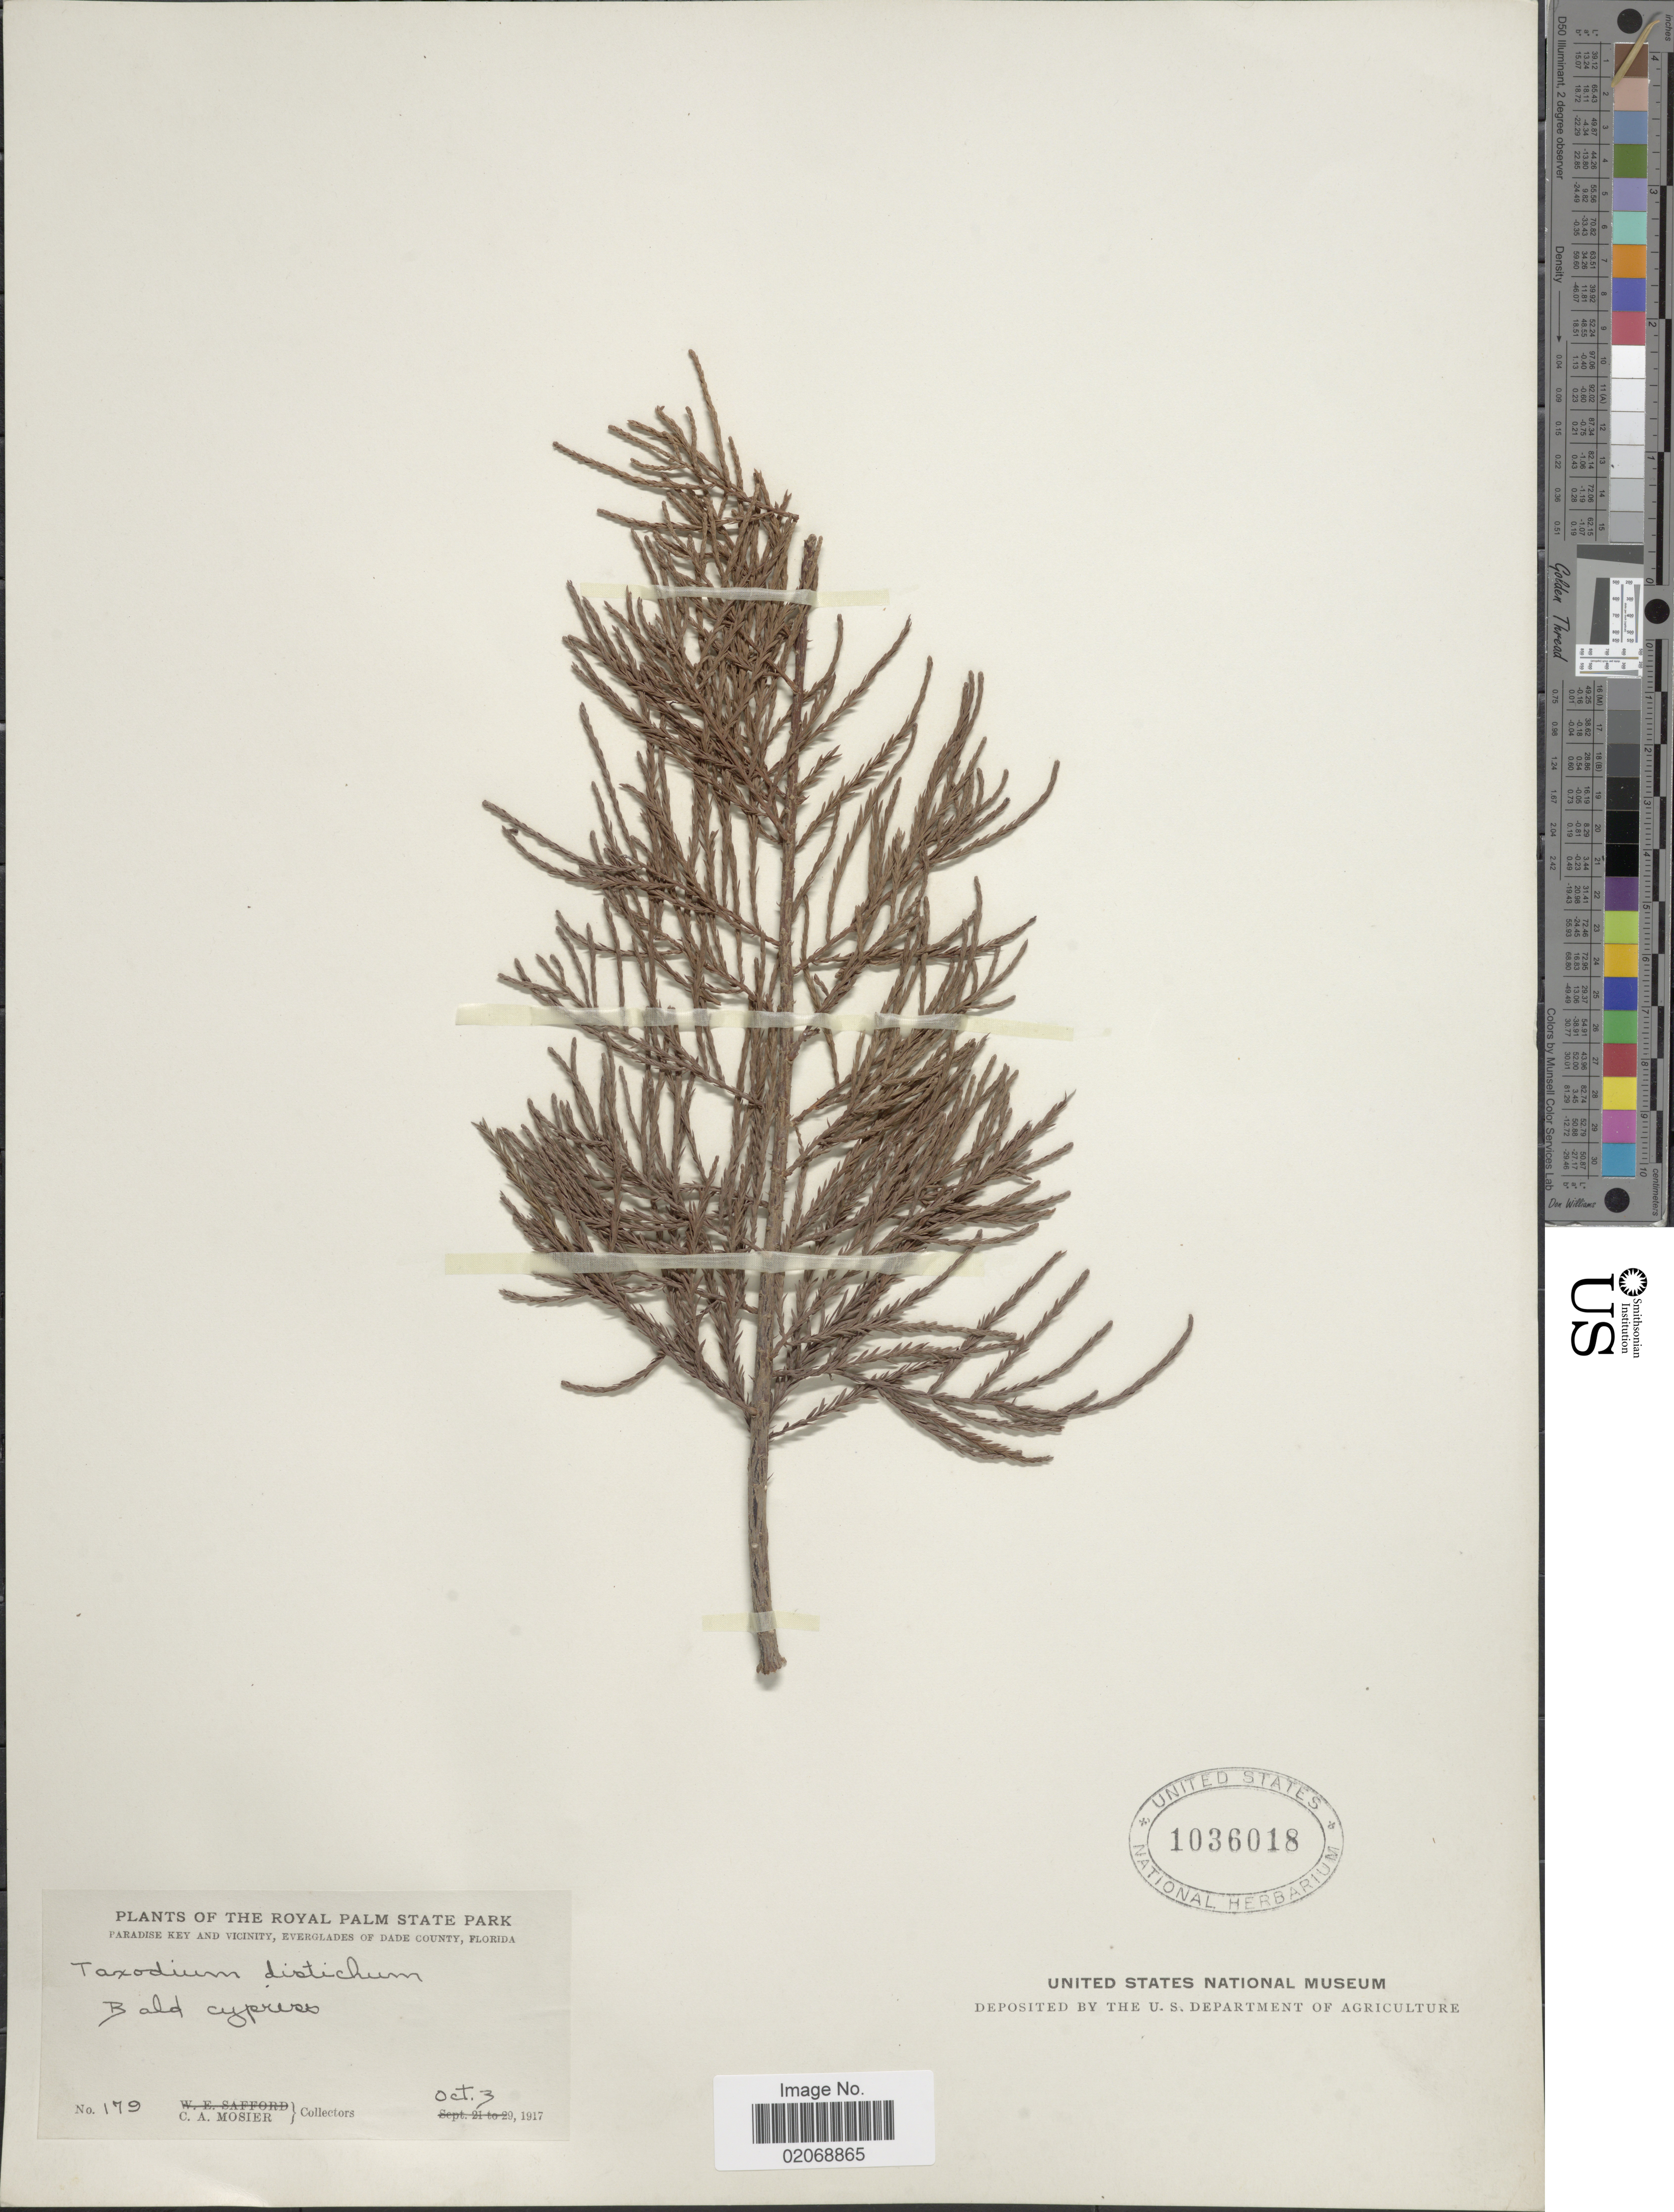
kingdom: Plantae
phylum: Tracheophyta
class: Pinopsida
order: Pinales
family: Cupressaceae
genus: Taxodium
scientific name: Taxodium ascendens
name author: Brongn.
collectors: C. A. Mosier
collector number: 179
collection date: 1917-10-03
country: United States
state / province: Florida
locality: Royal Palm State Park, Paradise Key and vicinity, everglades of Dade County, Bald Cypreses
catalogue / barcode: US 1036018